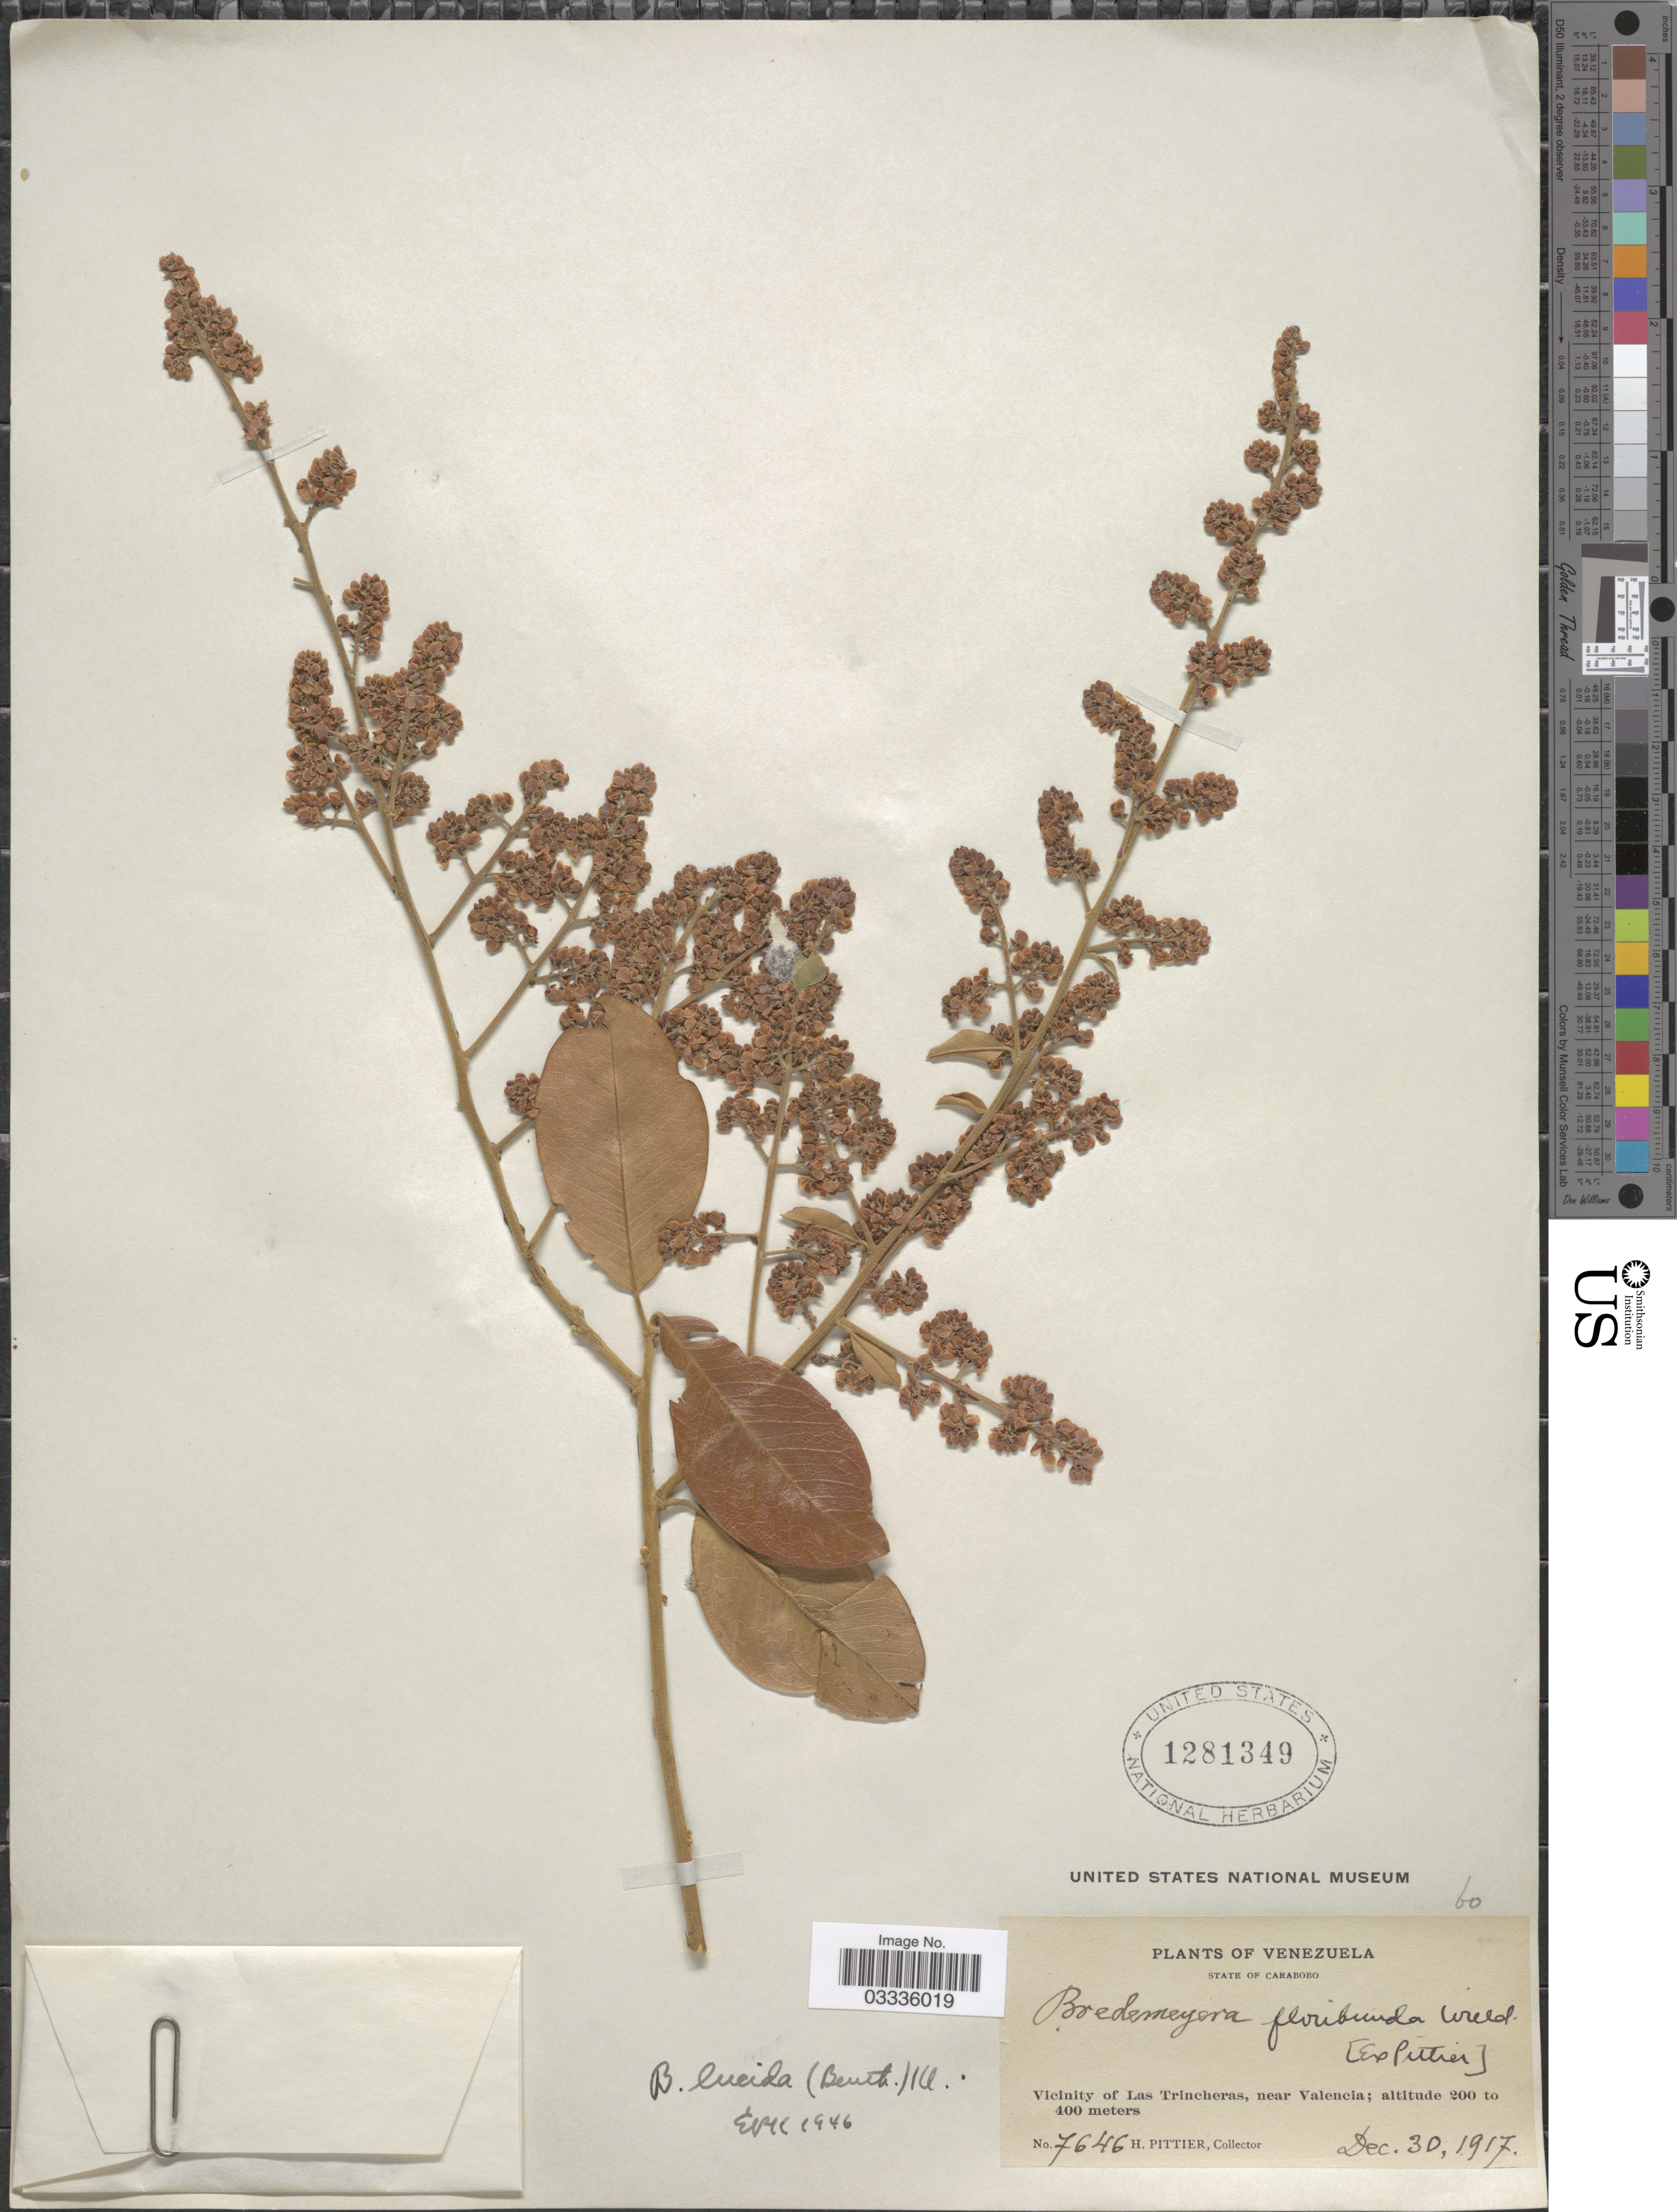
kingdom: Plantae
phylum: Tracheophyta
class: Magnoliopsida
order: Fabales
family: Polygalaceae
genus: Bredemeyera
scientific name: Bredemeyera lucida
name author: (Benth.) Klotzsch ex Hassk.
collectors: H. F. Pittier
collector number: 7646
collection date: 1917-12-30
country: Venezuela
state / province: Carabobo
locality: Vicinity of Las Trincheras, near Valencia.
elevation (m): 200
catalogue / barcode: US 1281349